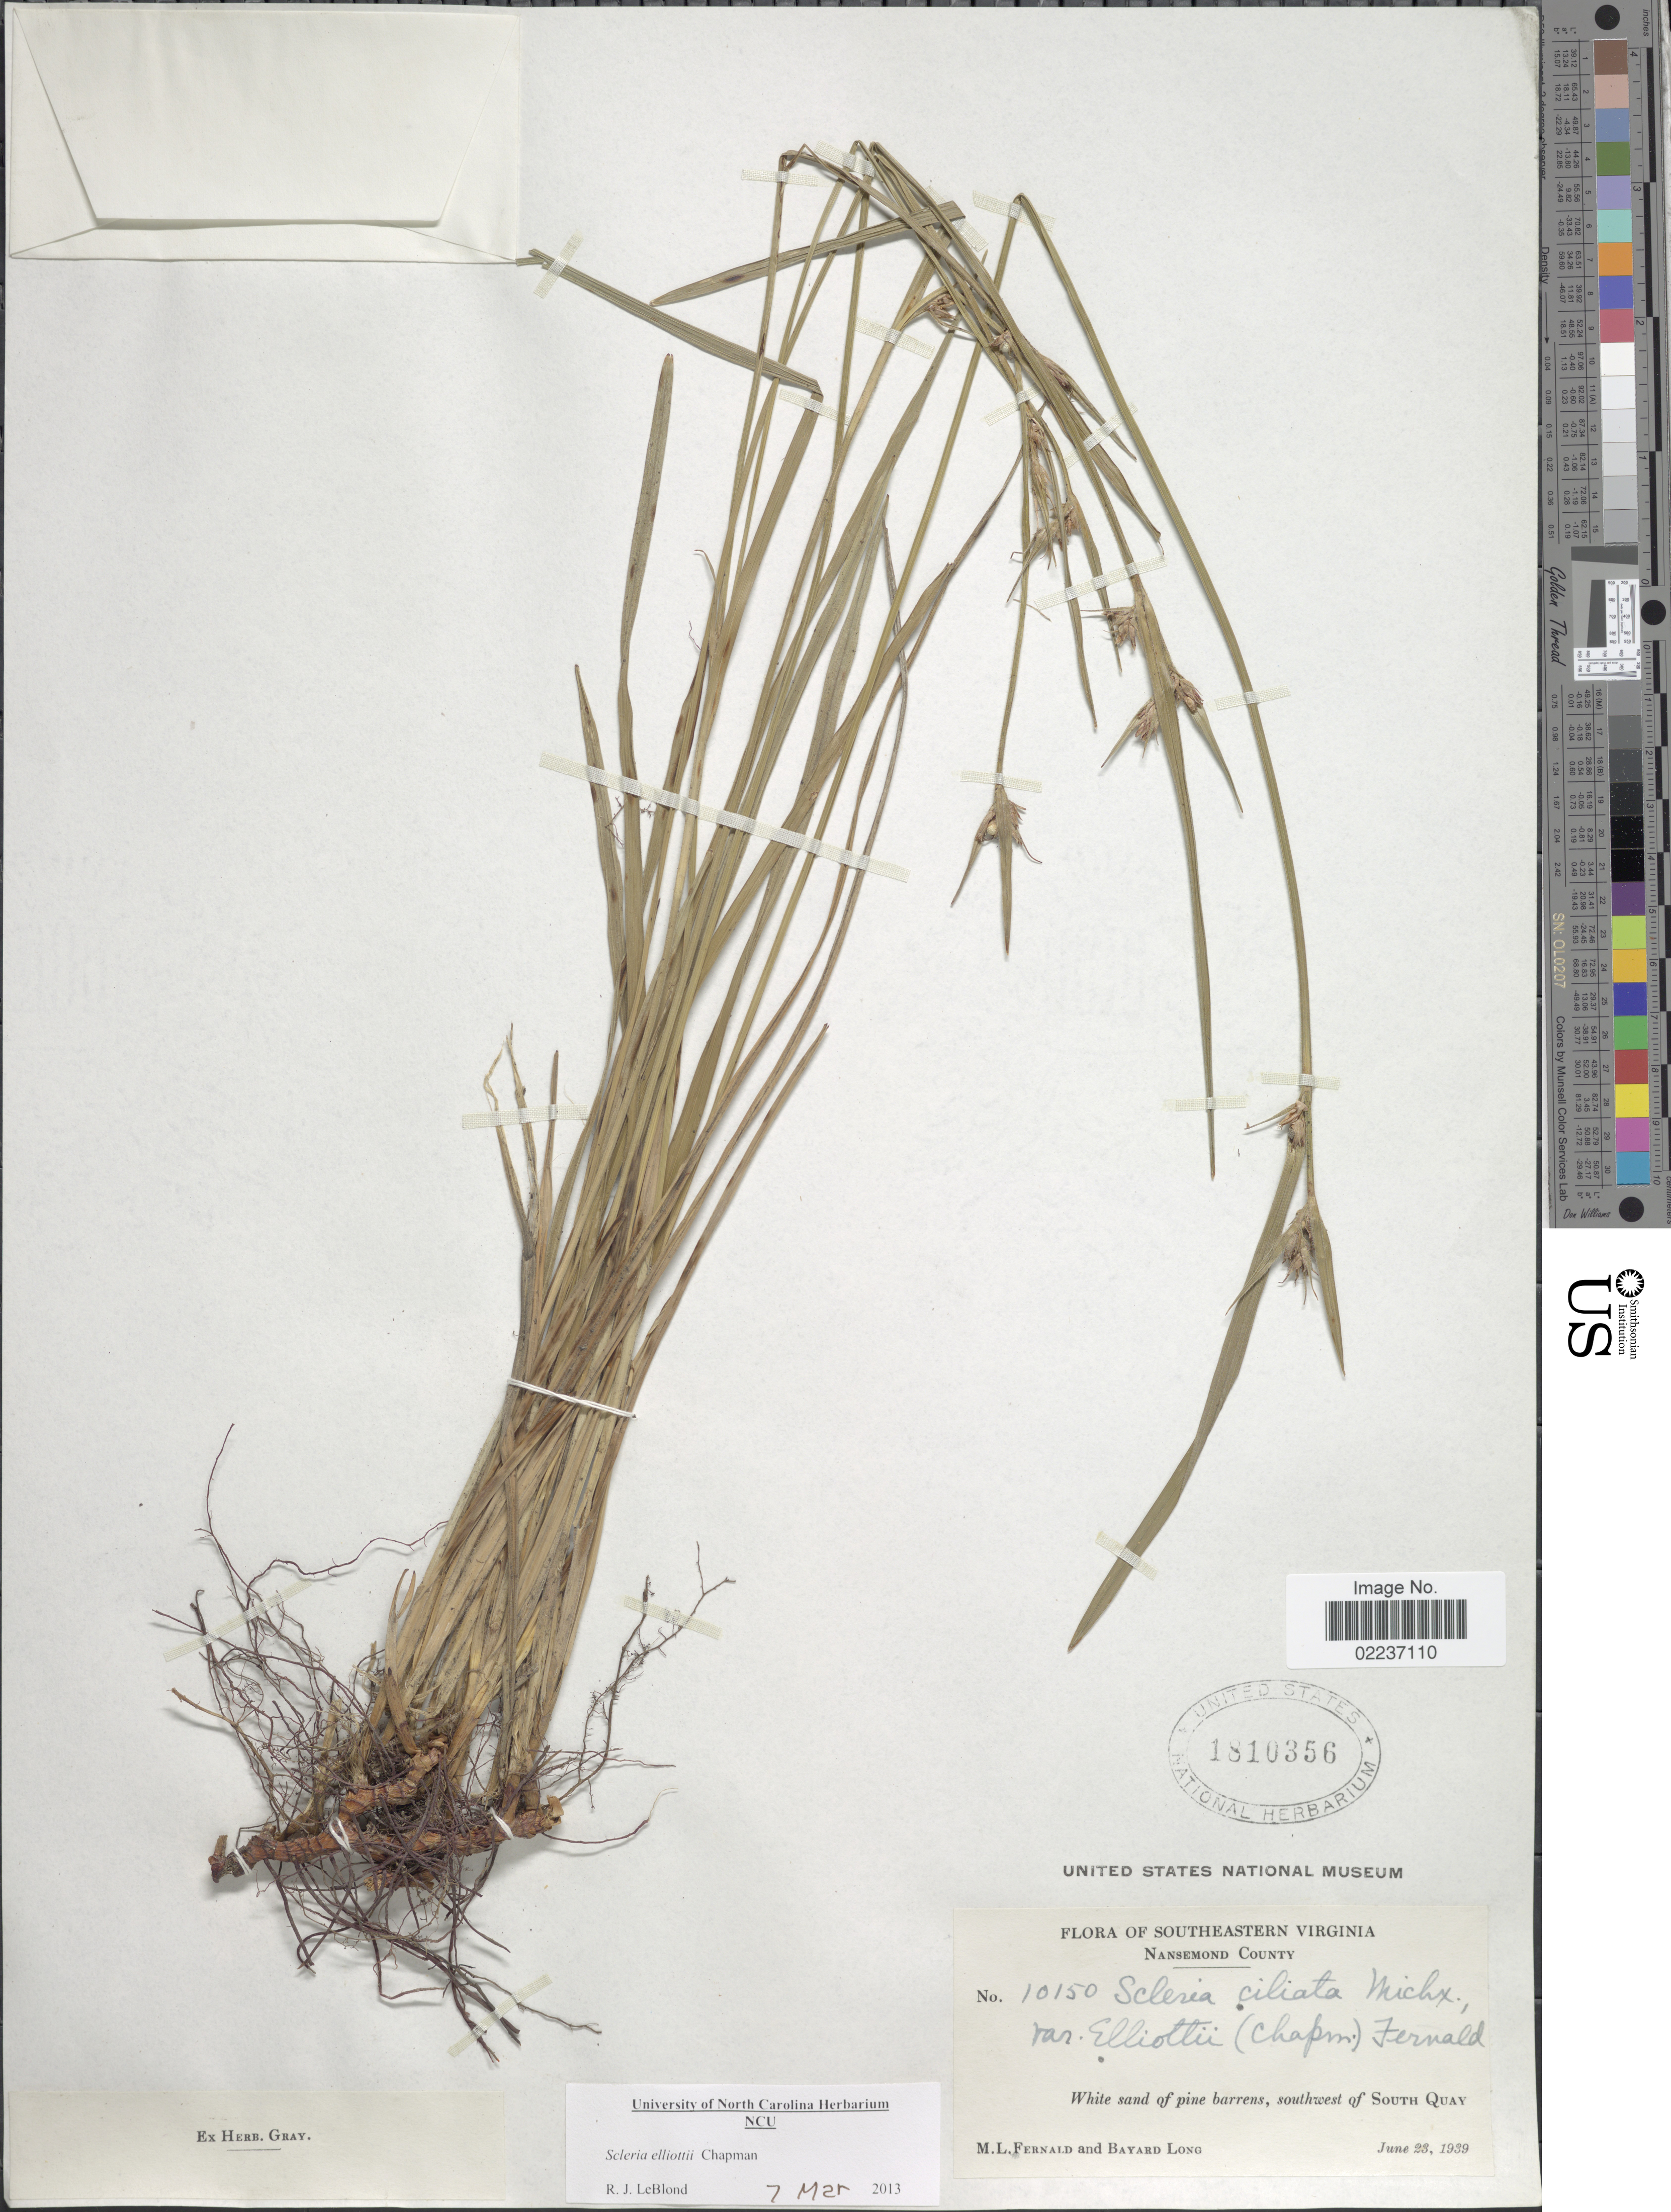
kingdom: Plantae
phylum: Tracheophyta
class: Liliopsida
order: Poales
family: Cyperaceae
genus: Scleria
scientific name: Scleria ciliata var. elliottii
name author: (Chapm.) Fernald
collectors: M. L. Fernald & B. Long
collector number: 10150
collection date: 1939-06-23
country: United States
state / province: Virginia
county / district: City of Suffolk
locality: Southeastern Virginia, Nansemond County, white sand of pine barrens, southwest of South Quay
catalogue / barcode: US 1810356